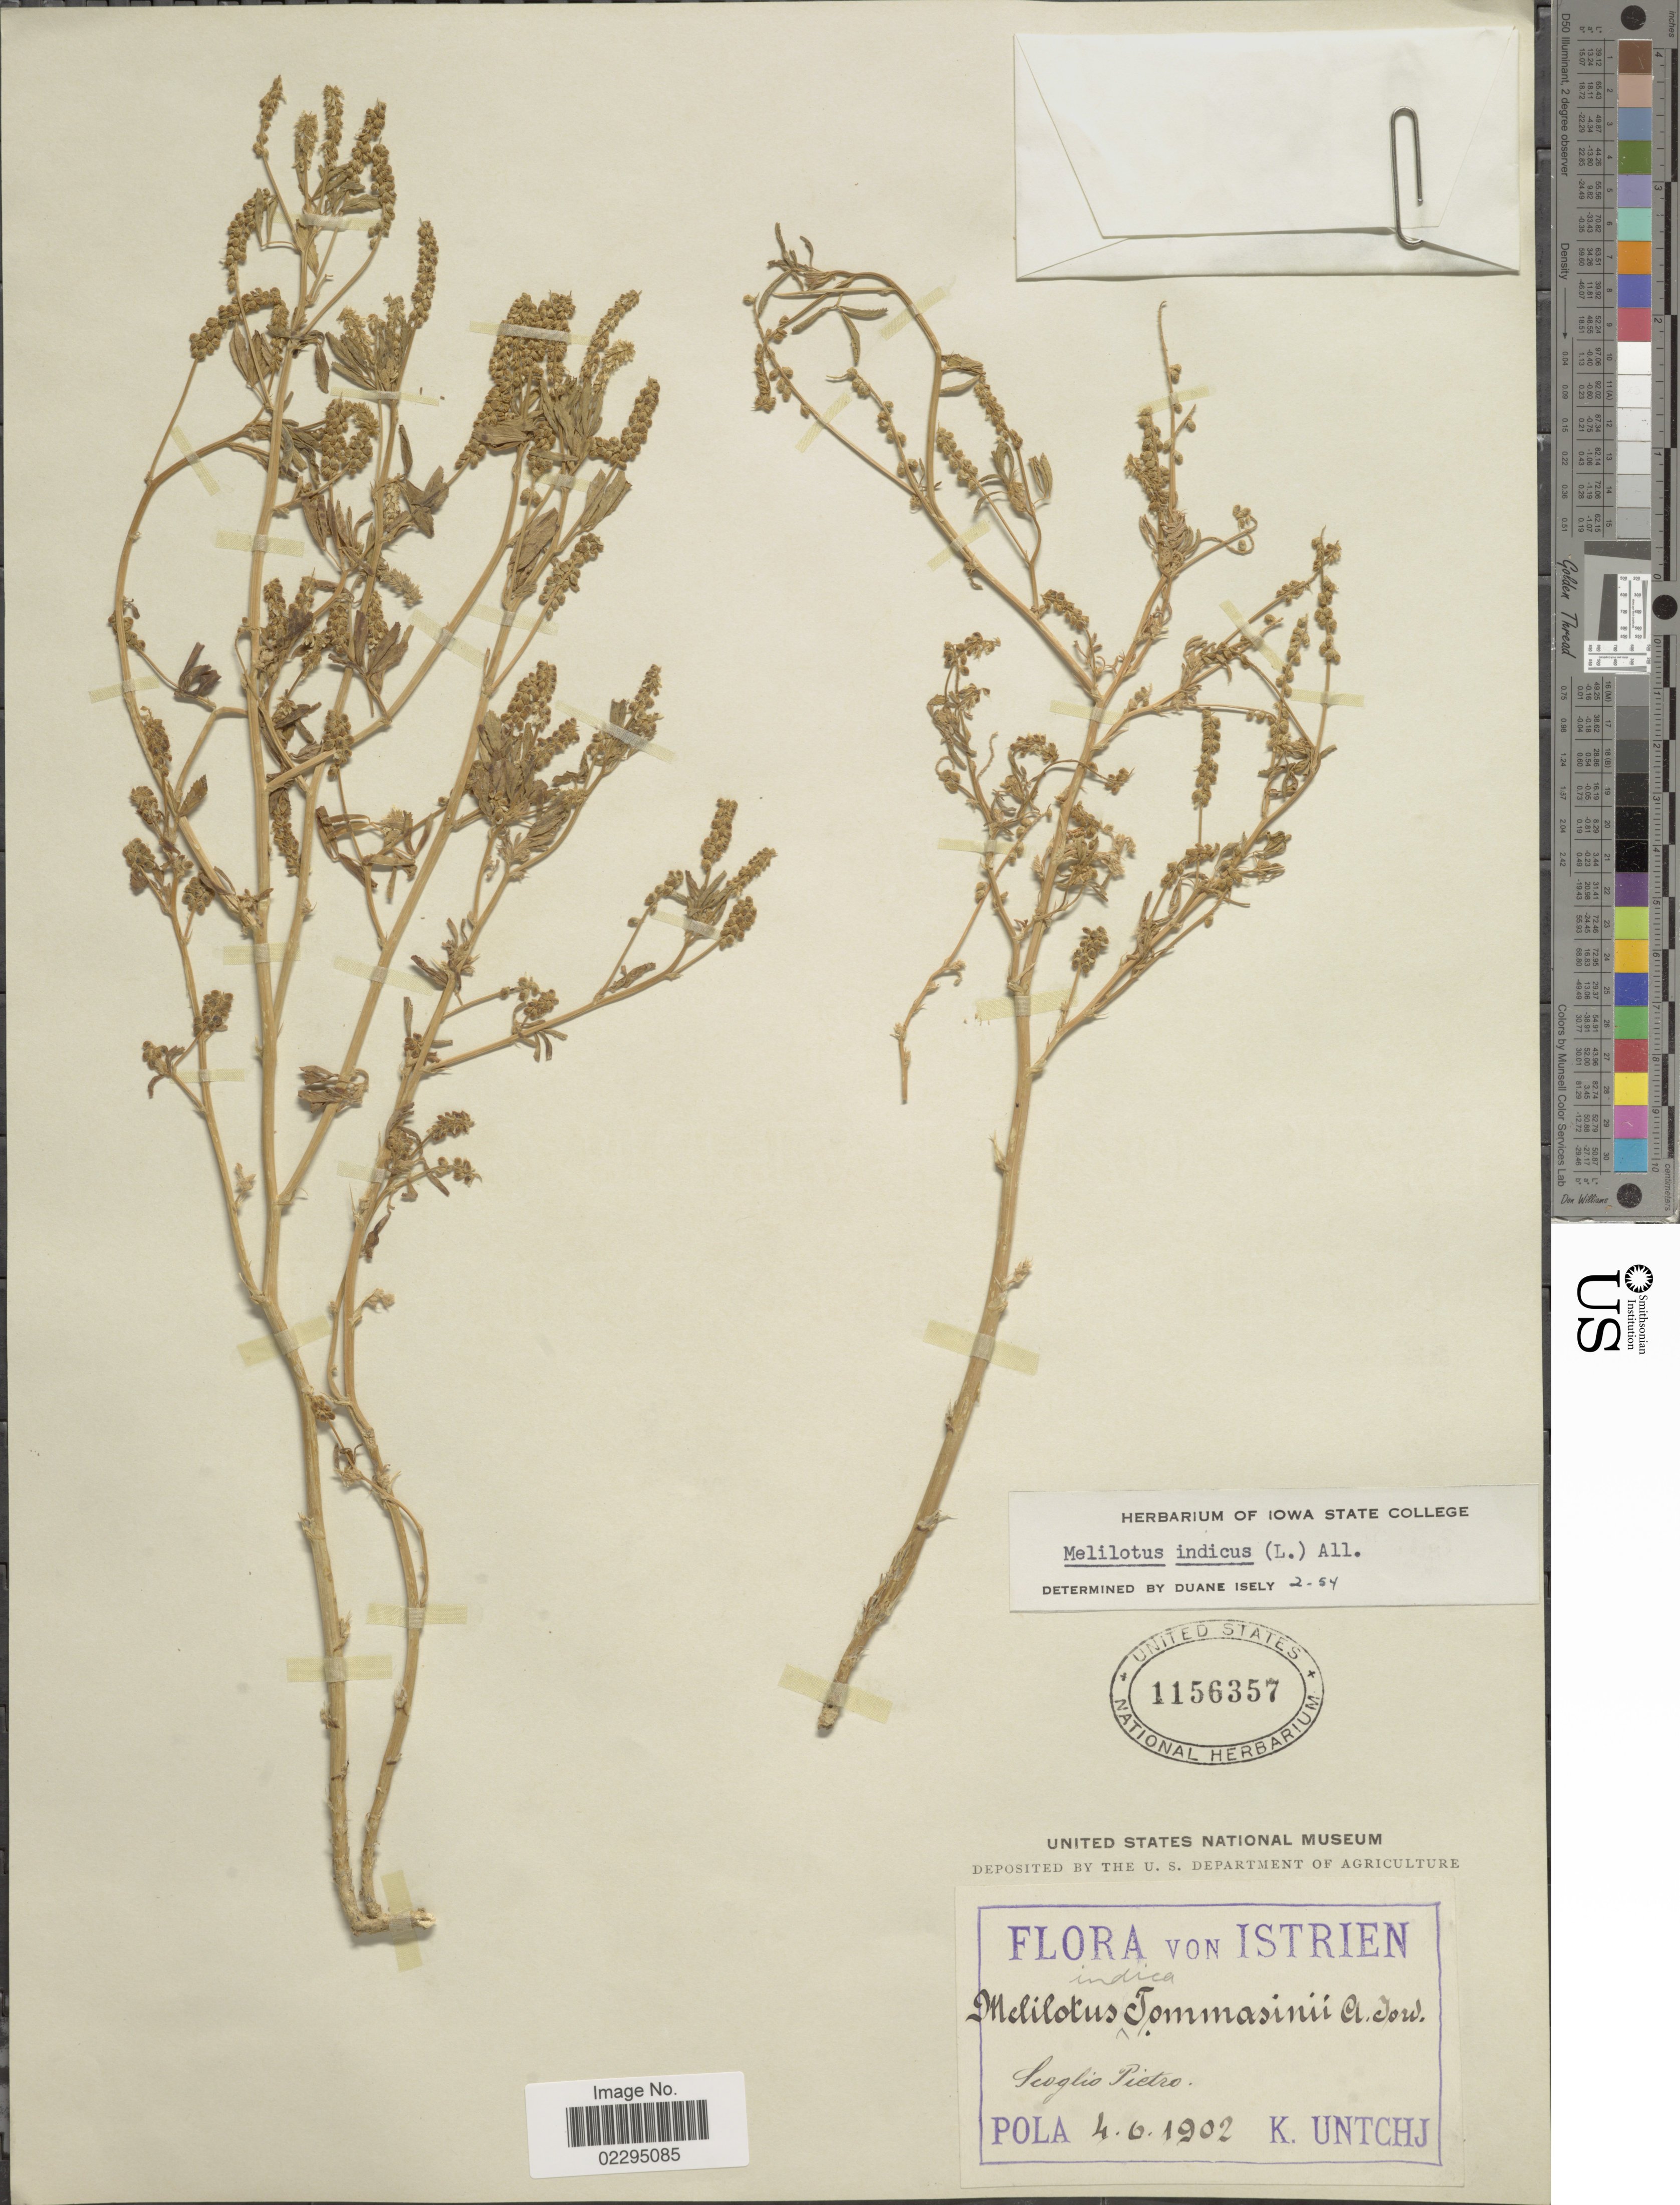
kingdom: Plantae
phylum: Tracheophyta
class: Magnoliopsida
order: Fabales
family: Fabaceae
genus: Melilotus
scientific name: Melilotus indicus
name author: (L.) All.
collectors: K. Untchj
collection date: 1902-06-04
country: Croatia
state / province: Istria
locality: Istrien.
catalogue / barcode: US 1156357